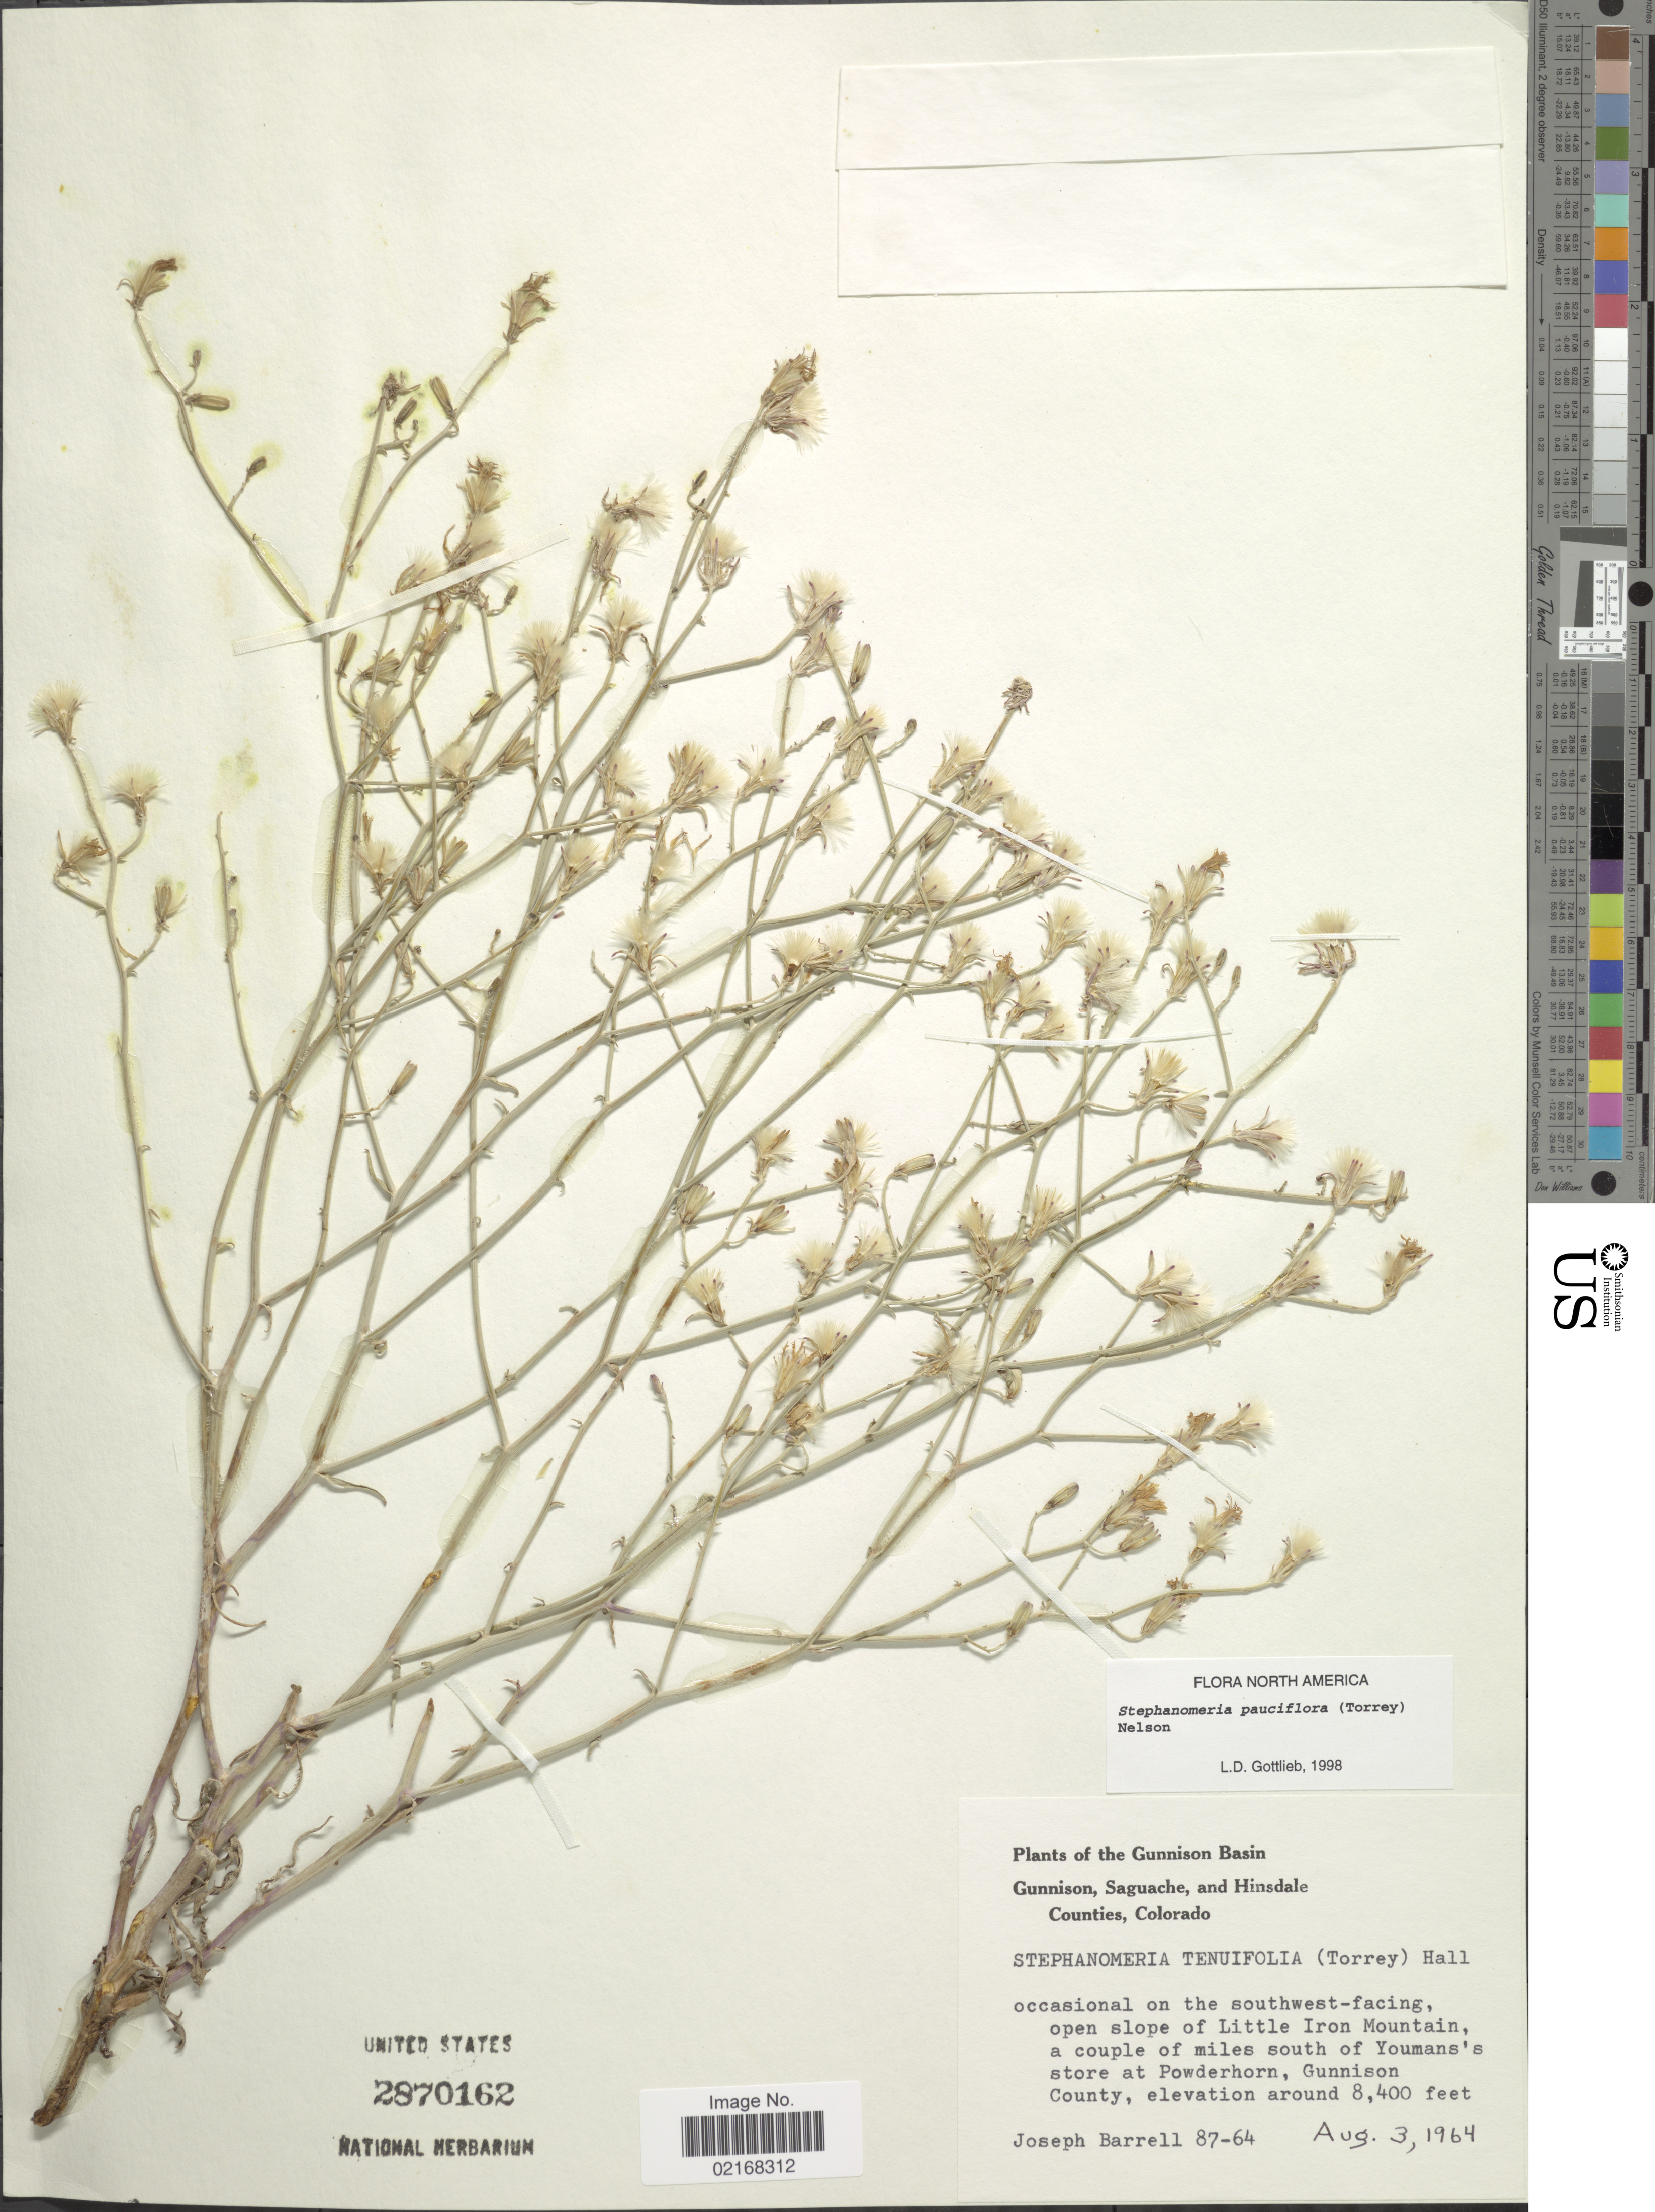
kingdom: Plantae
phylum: Tracheophyta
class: Magnoliopsida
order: Asterales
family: Asteraceae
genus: Stephanomeria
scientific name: Stephanomeria pauciflora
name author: (Torr.) A. Nelson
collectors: J. Barrell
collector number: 87-64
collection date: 1964-08-03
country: United States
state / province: Colorado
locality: Gunnison Basin. Gunnison, Saguache, and Hinsdale Counties, Colorado. Occasional on the southwest-facing open slope of Little Iron Mountain, a couple of miles south of Youmans's store at Powderhorn, Gunnison County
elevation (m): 2560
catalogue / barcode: US 2870162